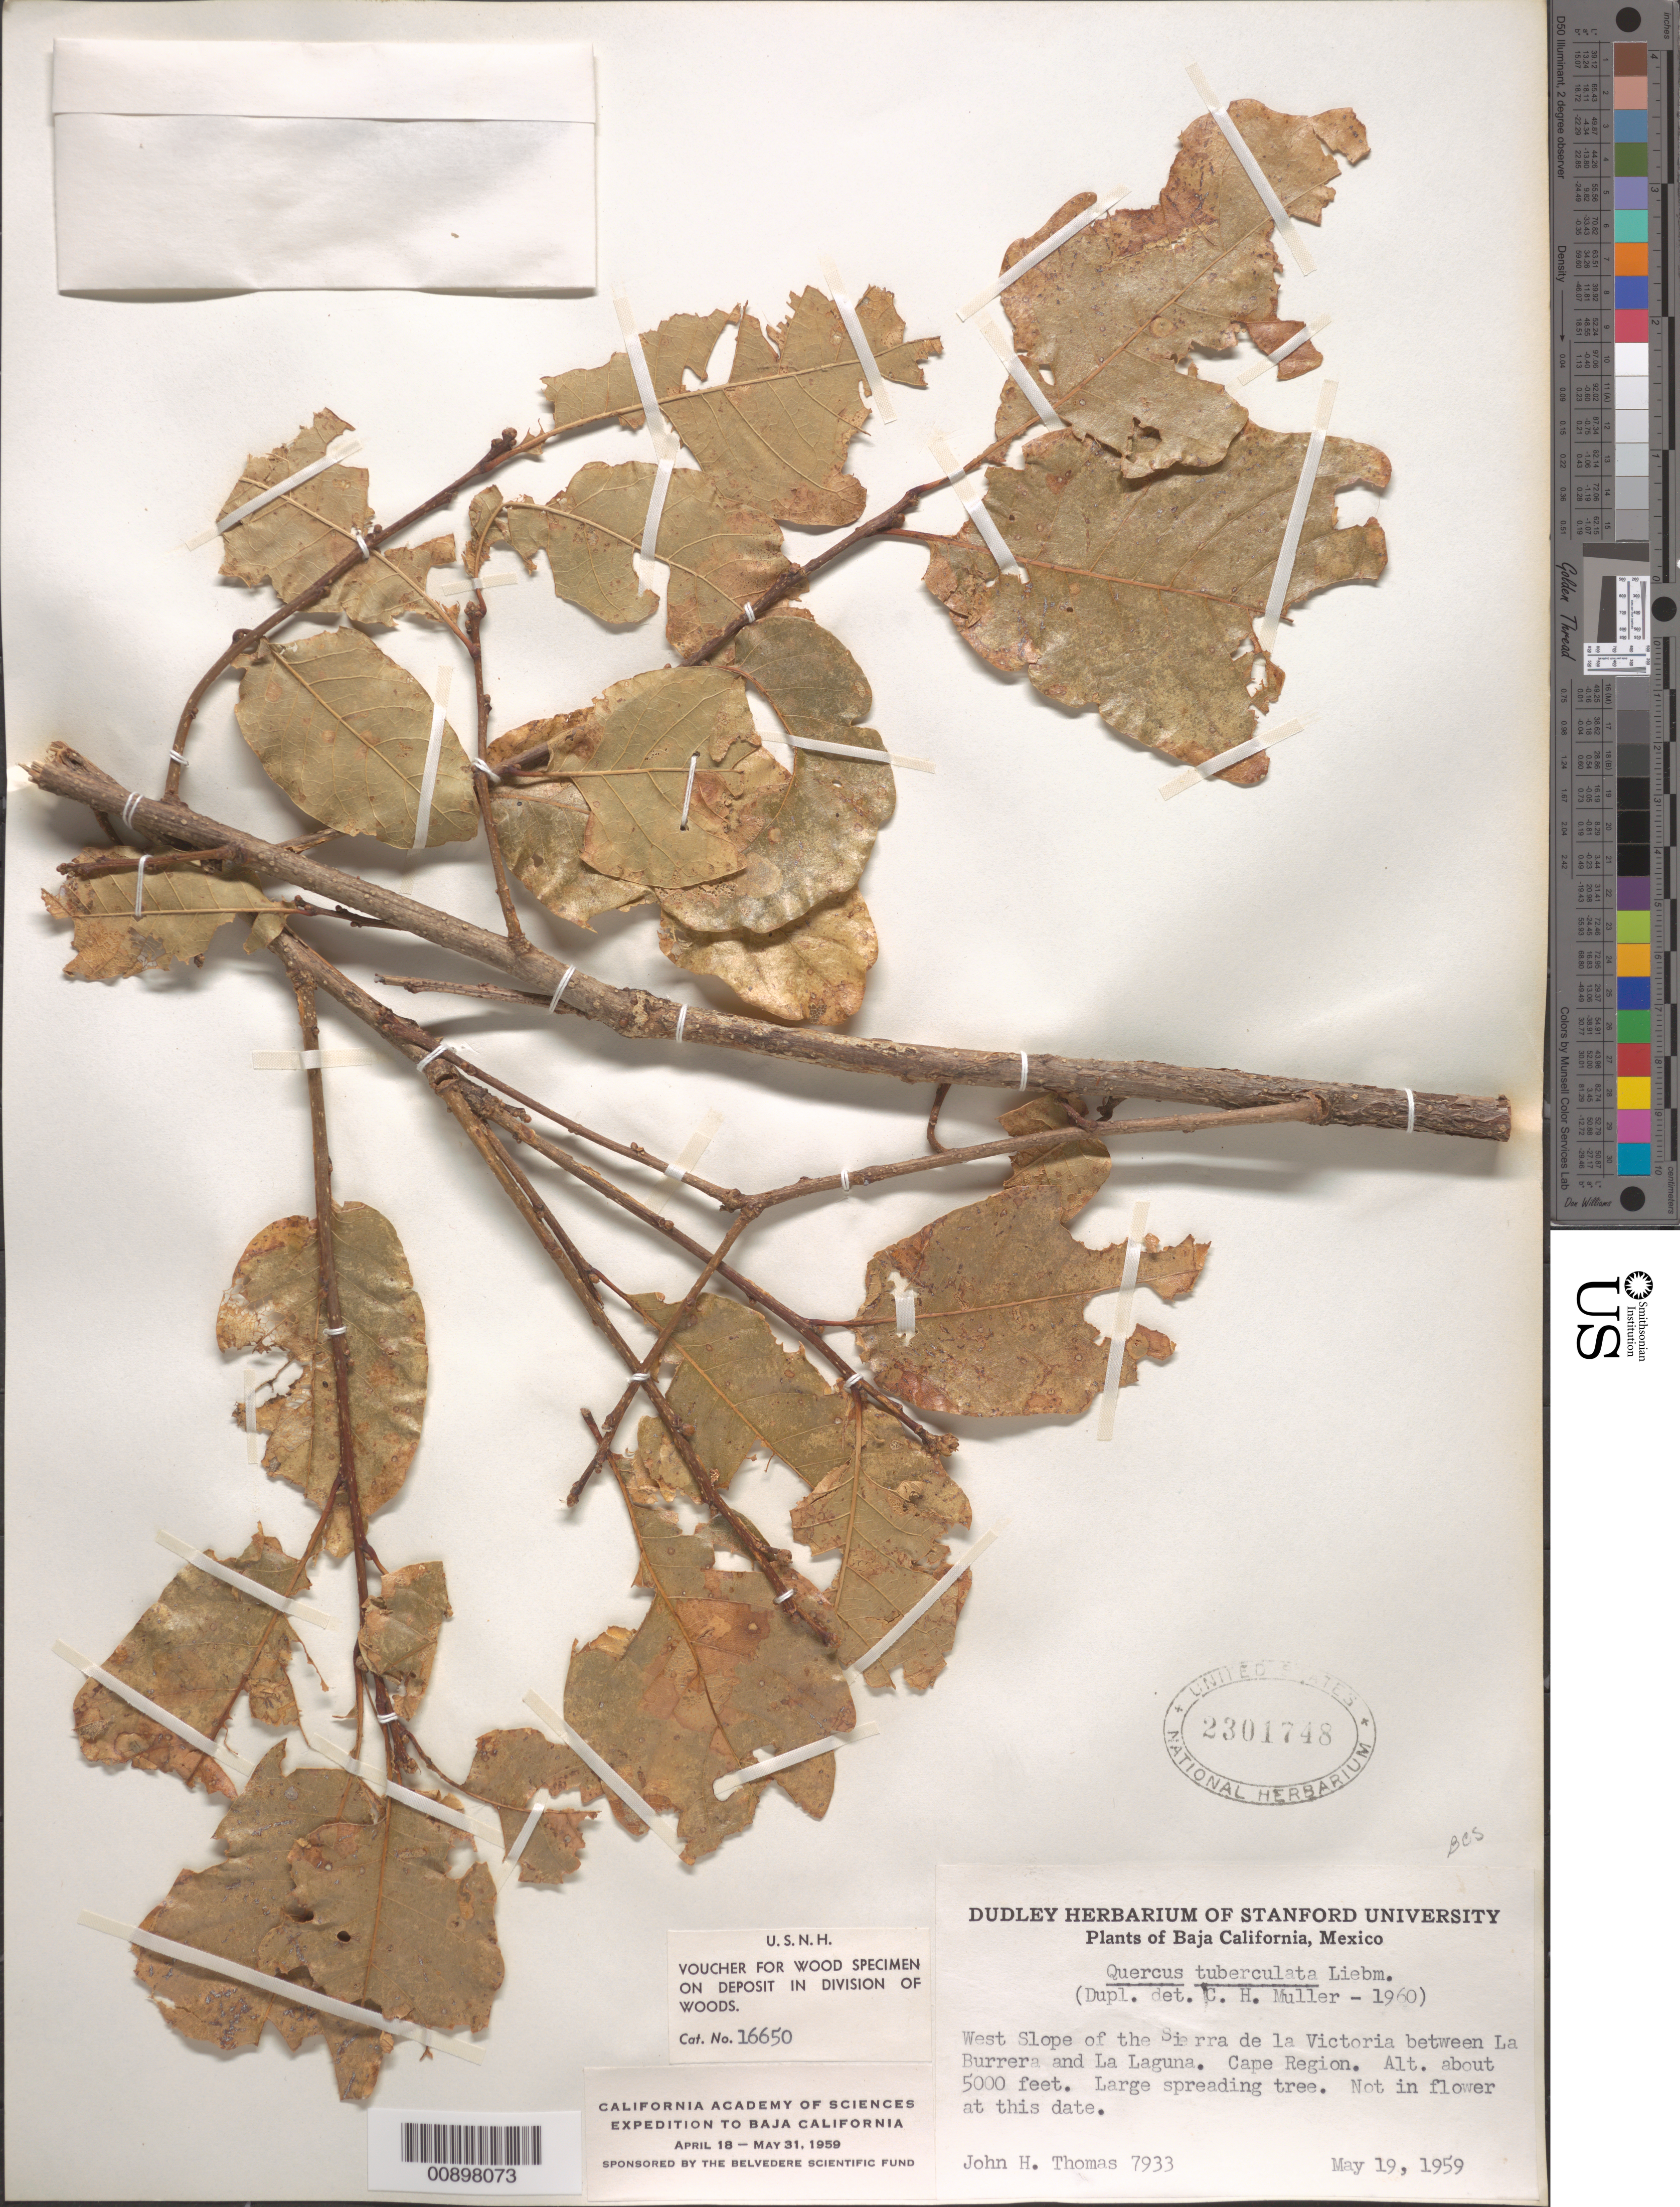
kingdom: Plantae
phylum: Tracheophyta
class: Magnoliopsida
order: Fagales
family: Fagaceae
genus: Quercus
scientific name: Quercus tuberculata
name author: Liebm.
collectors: J. H. Thomas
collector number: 7933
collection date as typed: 19 May 1959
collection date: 1959-05-19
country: Mexico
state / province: Baja California Sur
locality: West slope of the Sierra de la Victoria between La Burrera and La Laguna. Cape Region.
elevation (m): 1524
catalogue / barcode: US 2301748